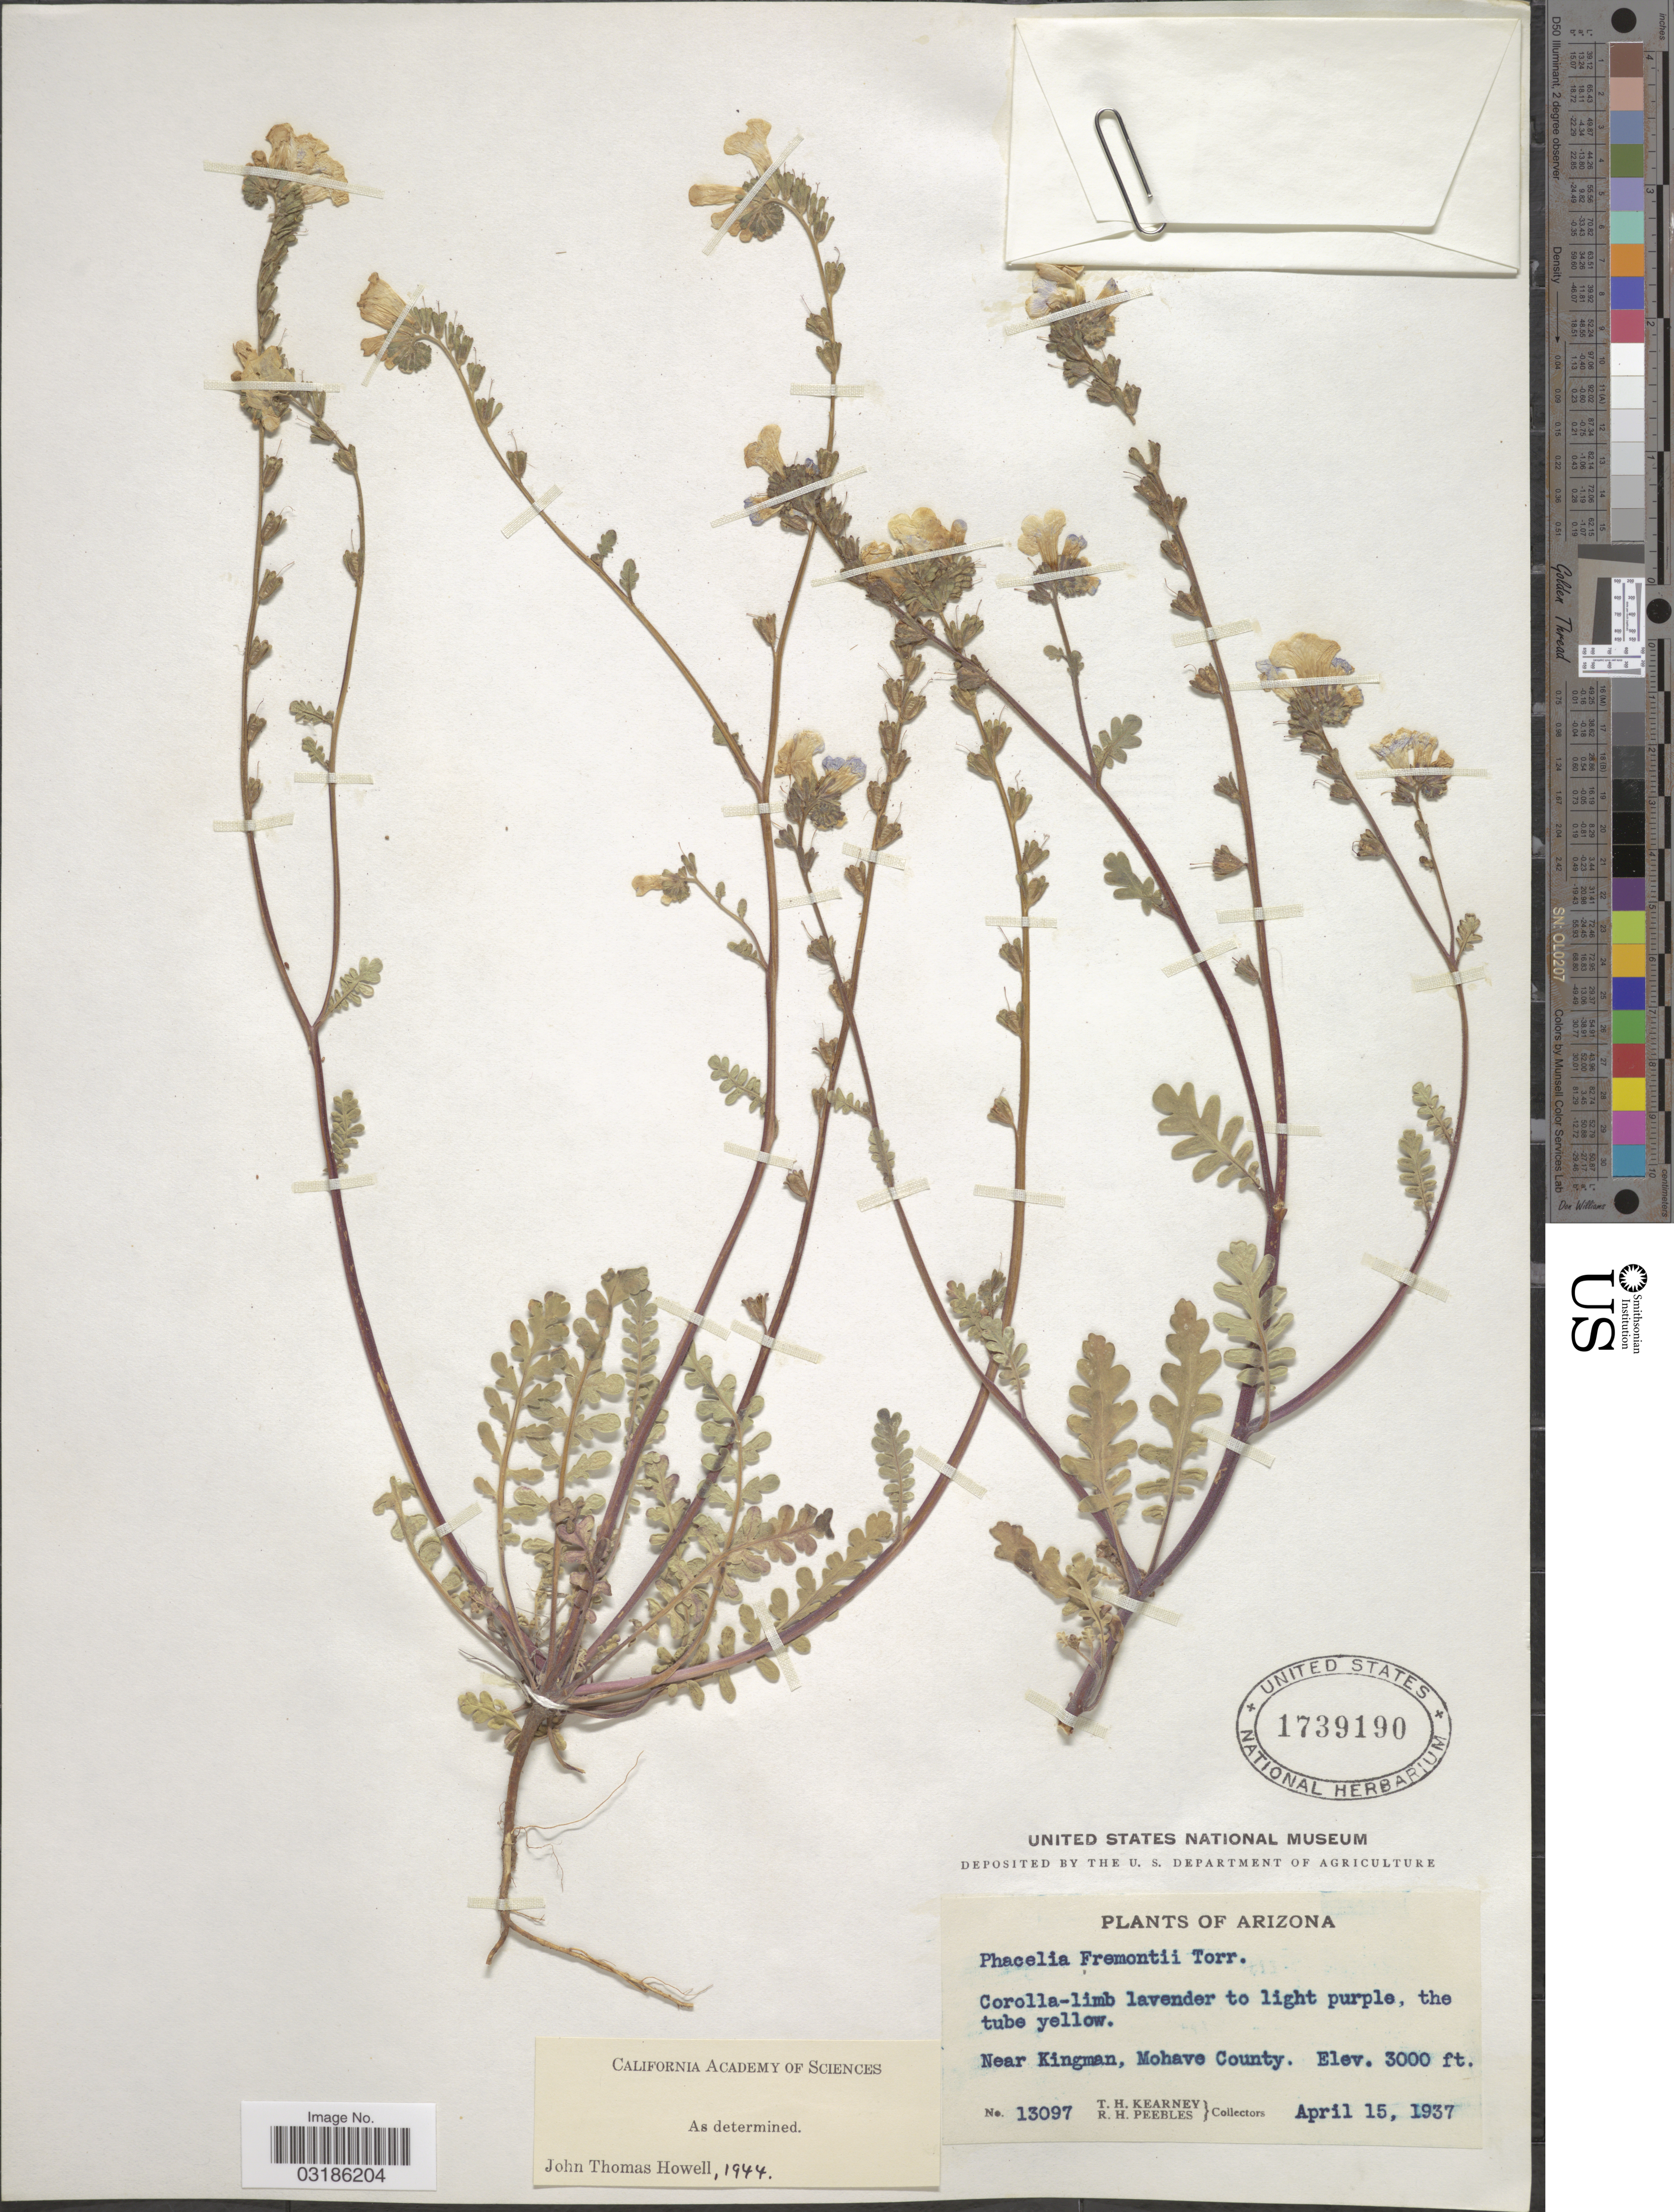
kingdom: Plantae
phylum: Tracheophyta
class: Magnoliopsida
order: Boraginales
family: Hydrophyllaceae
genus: Phacelia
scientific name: Phacelia fremontii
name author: Torr.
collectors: T. H. Kearney & R. H. Peebles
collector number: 13097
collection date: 1937-04-15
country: United States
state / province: Arizona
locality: Near Kingman, Mohave County.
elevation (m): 914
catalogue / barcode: US 1739190